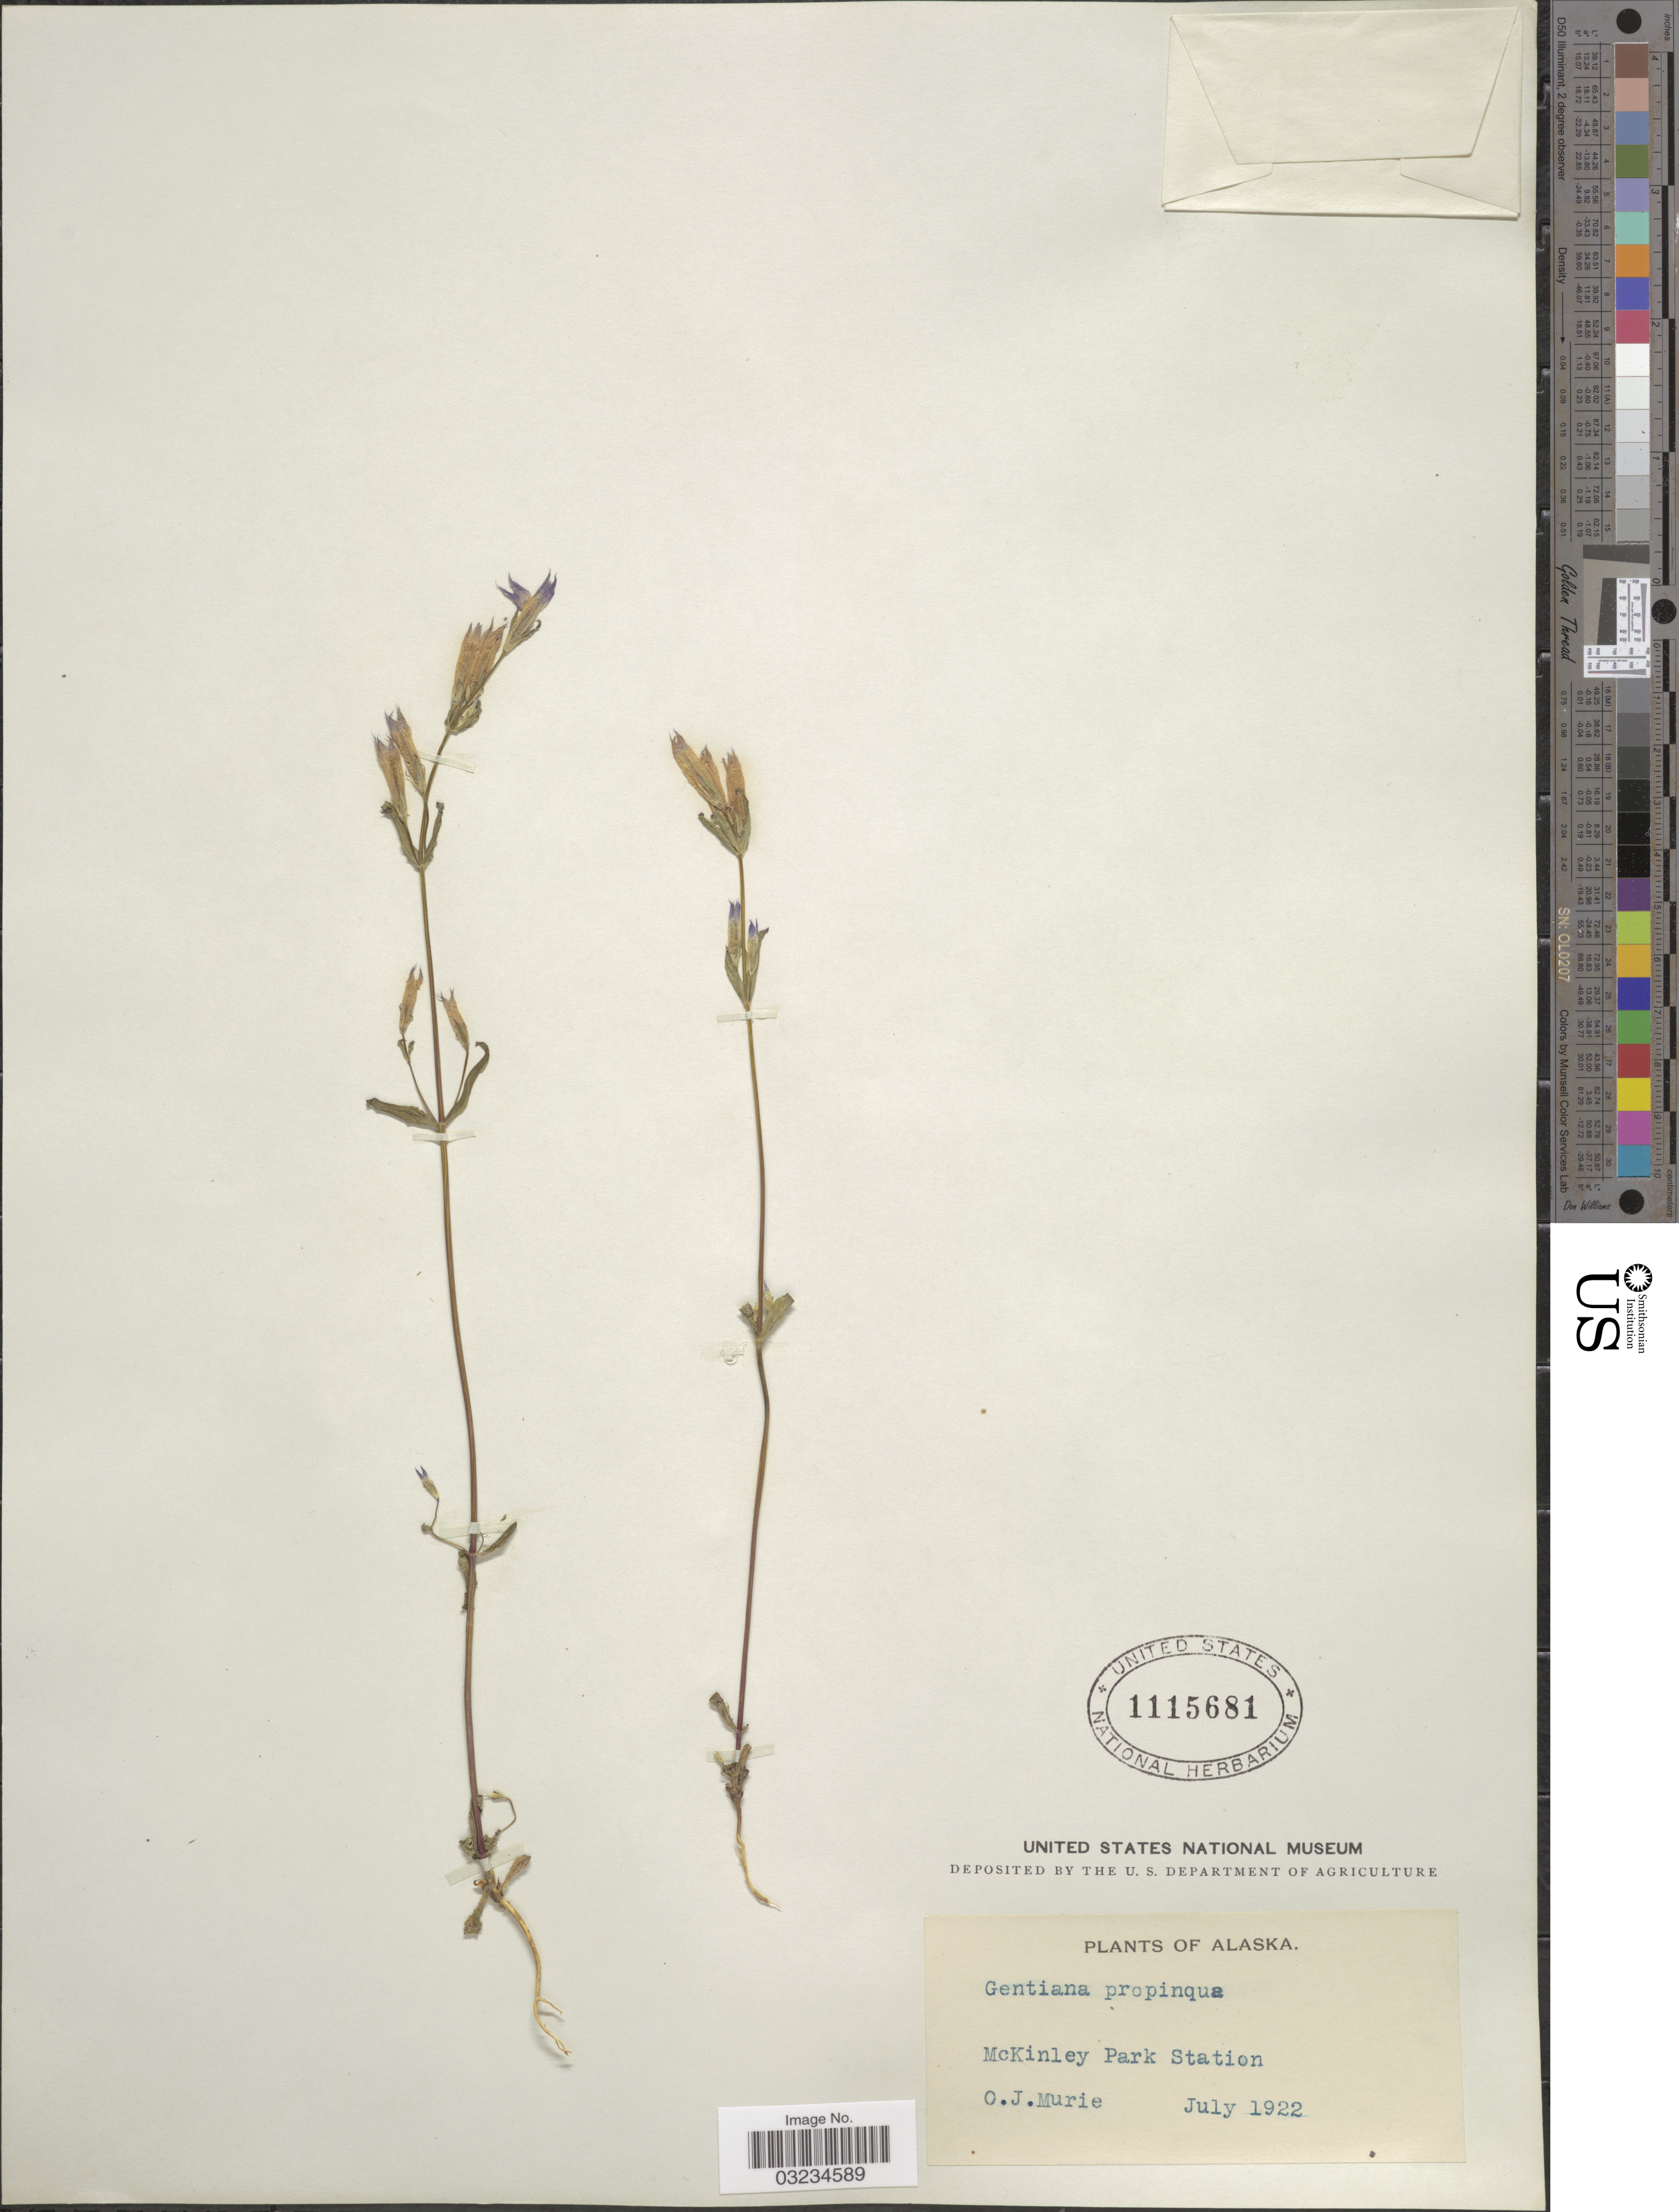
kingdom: Plantae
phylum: Tracheophyta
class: Magnoliopsida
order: Gentianales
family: Gentianaceae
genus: Gentiana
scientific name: Gentiana propinqua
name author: Richards.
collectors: O. Murie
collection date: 1922-07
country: United States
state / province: Alaska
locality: McKinley Park Station.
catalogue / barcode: US 1115681